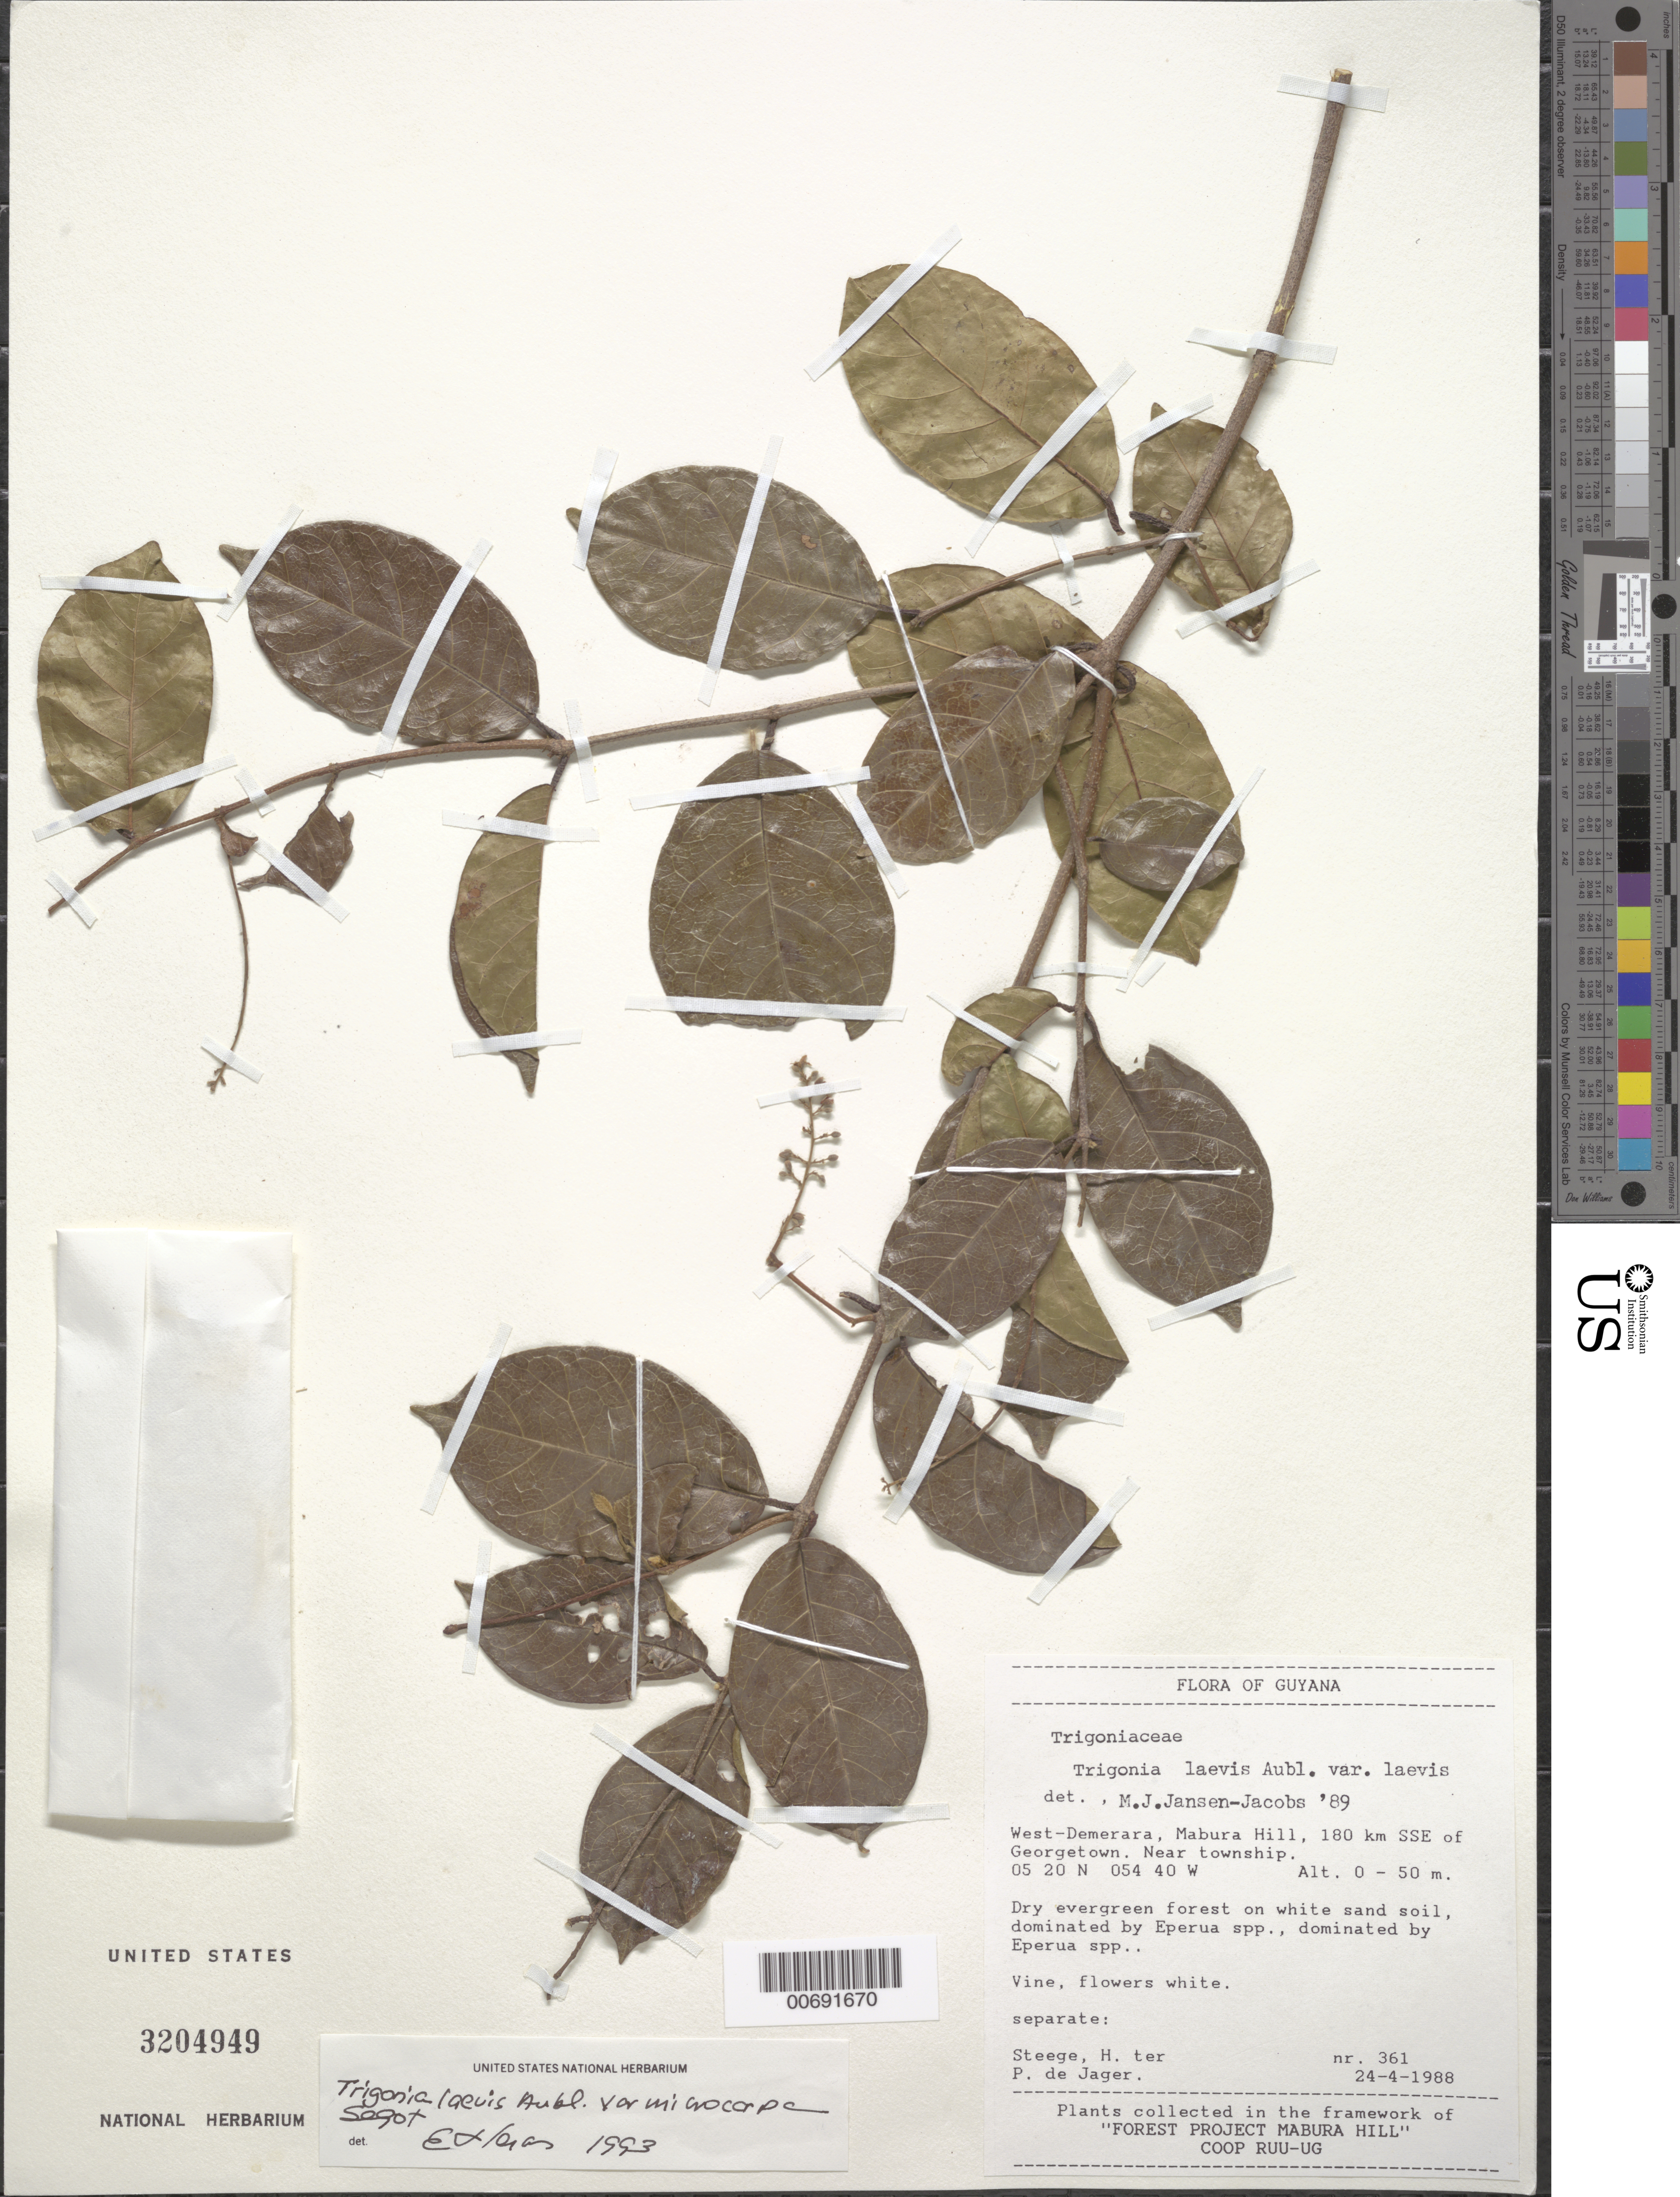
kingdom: Plantae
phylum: Tracheophyta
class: Magnoliopsida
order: Malpighiales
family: Trigoniaceae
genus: Trigonia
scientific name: Trigonia laevis var. microcarpa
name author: (Sagot ex Warm.) Sagot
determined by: Lleras, E.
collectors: H. ter Steege & P. De Jager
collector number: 361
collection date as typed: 24-Apr-88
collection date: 1988-04-24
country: Guyana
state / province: U. Demerara-Berbice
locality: Mabura Hill, 180 km SSE of Georgetown, in township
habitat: Dry evergreen forest on white sand soil, dominated by Eperua spp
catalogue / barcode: US 3204949